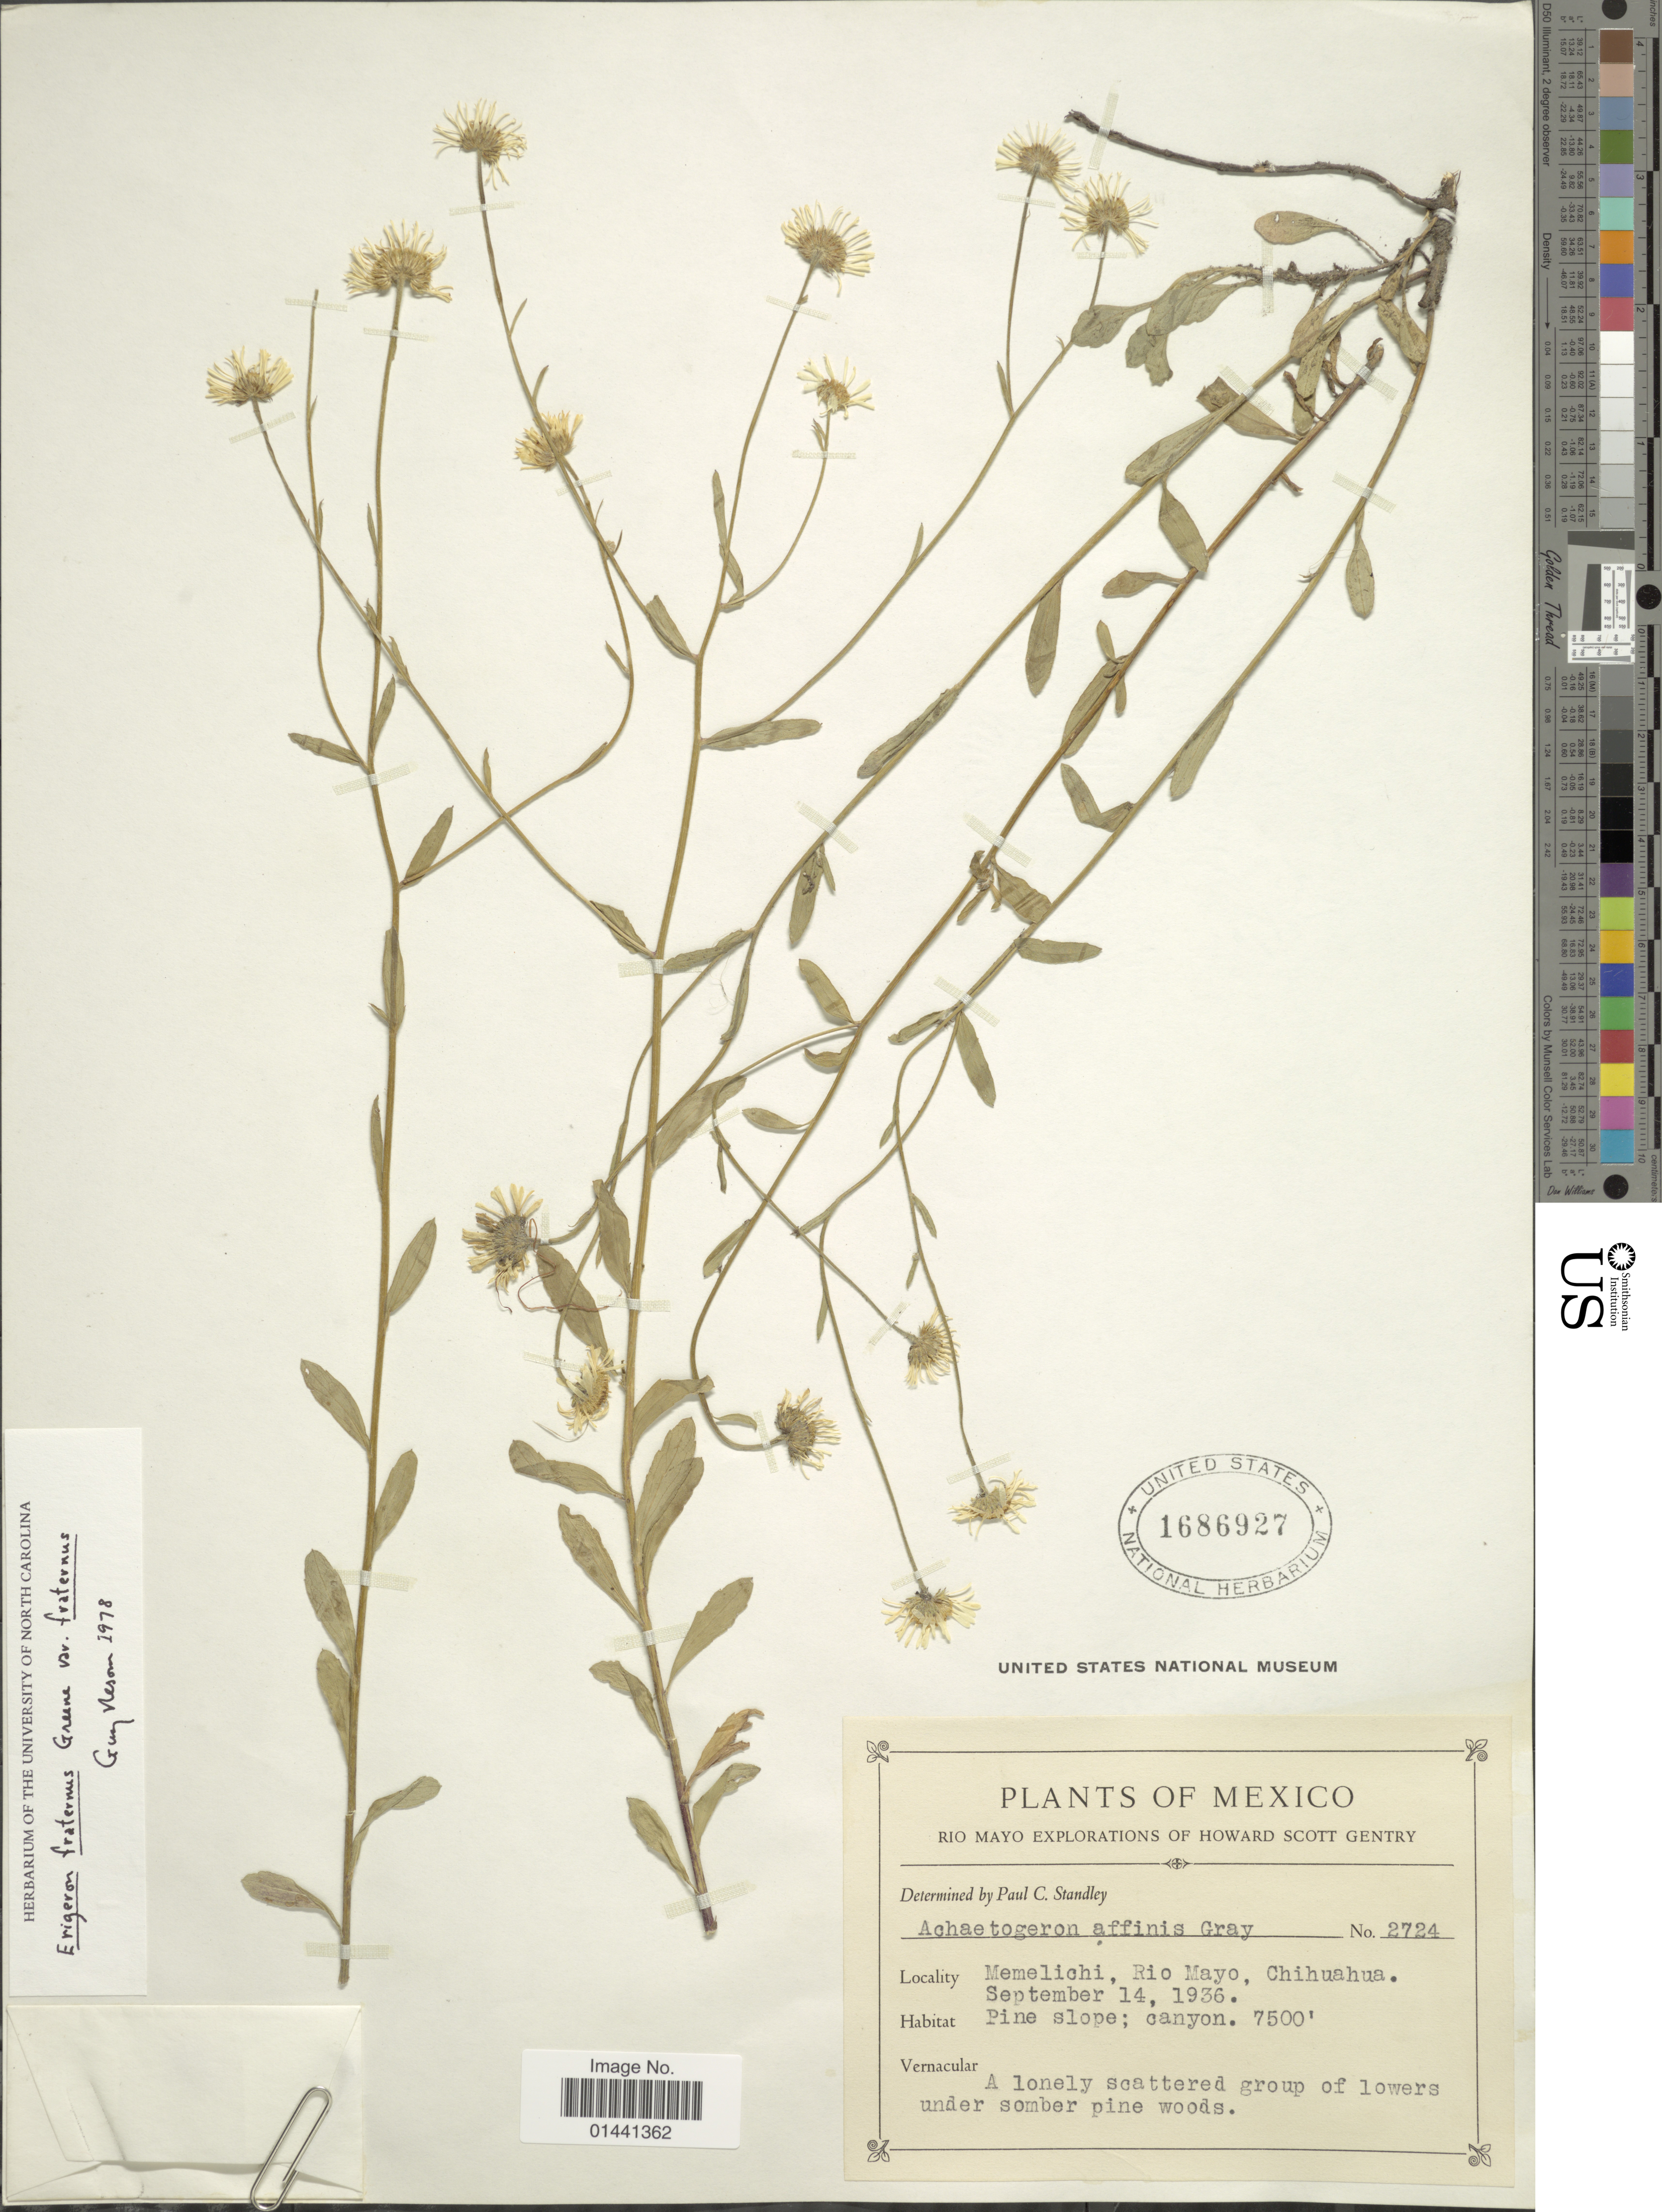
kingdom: Plantae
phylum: Tracheophyta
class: Magnoliopsida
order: Asterales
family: Asteraceae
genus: Erigeron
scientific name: Erigeron fraternus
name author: Greene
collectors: H. S. Gentry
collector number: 2724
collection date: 1936-09-14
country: Mexico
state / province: Chihuahua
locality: Rio Mayo, Memelichi, Pine slope; canyon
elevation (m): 2286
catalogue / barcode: US 1686927